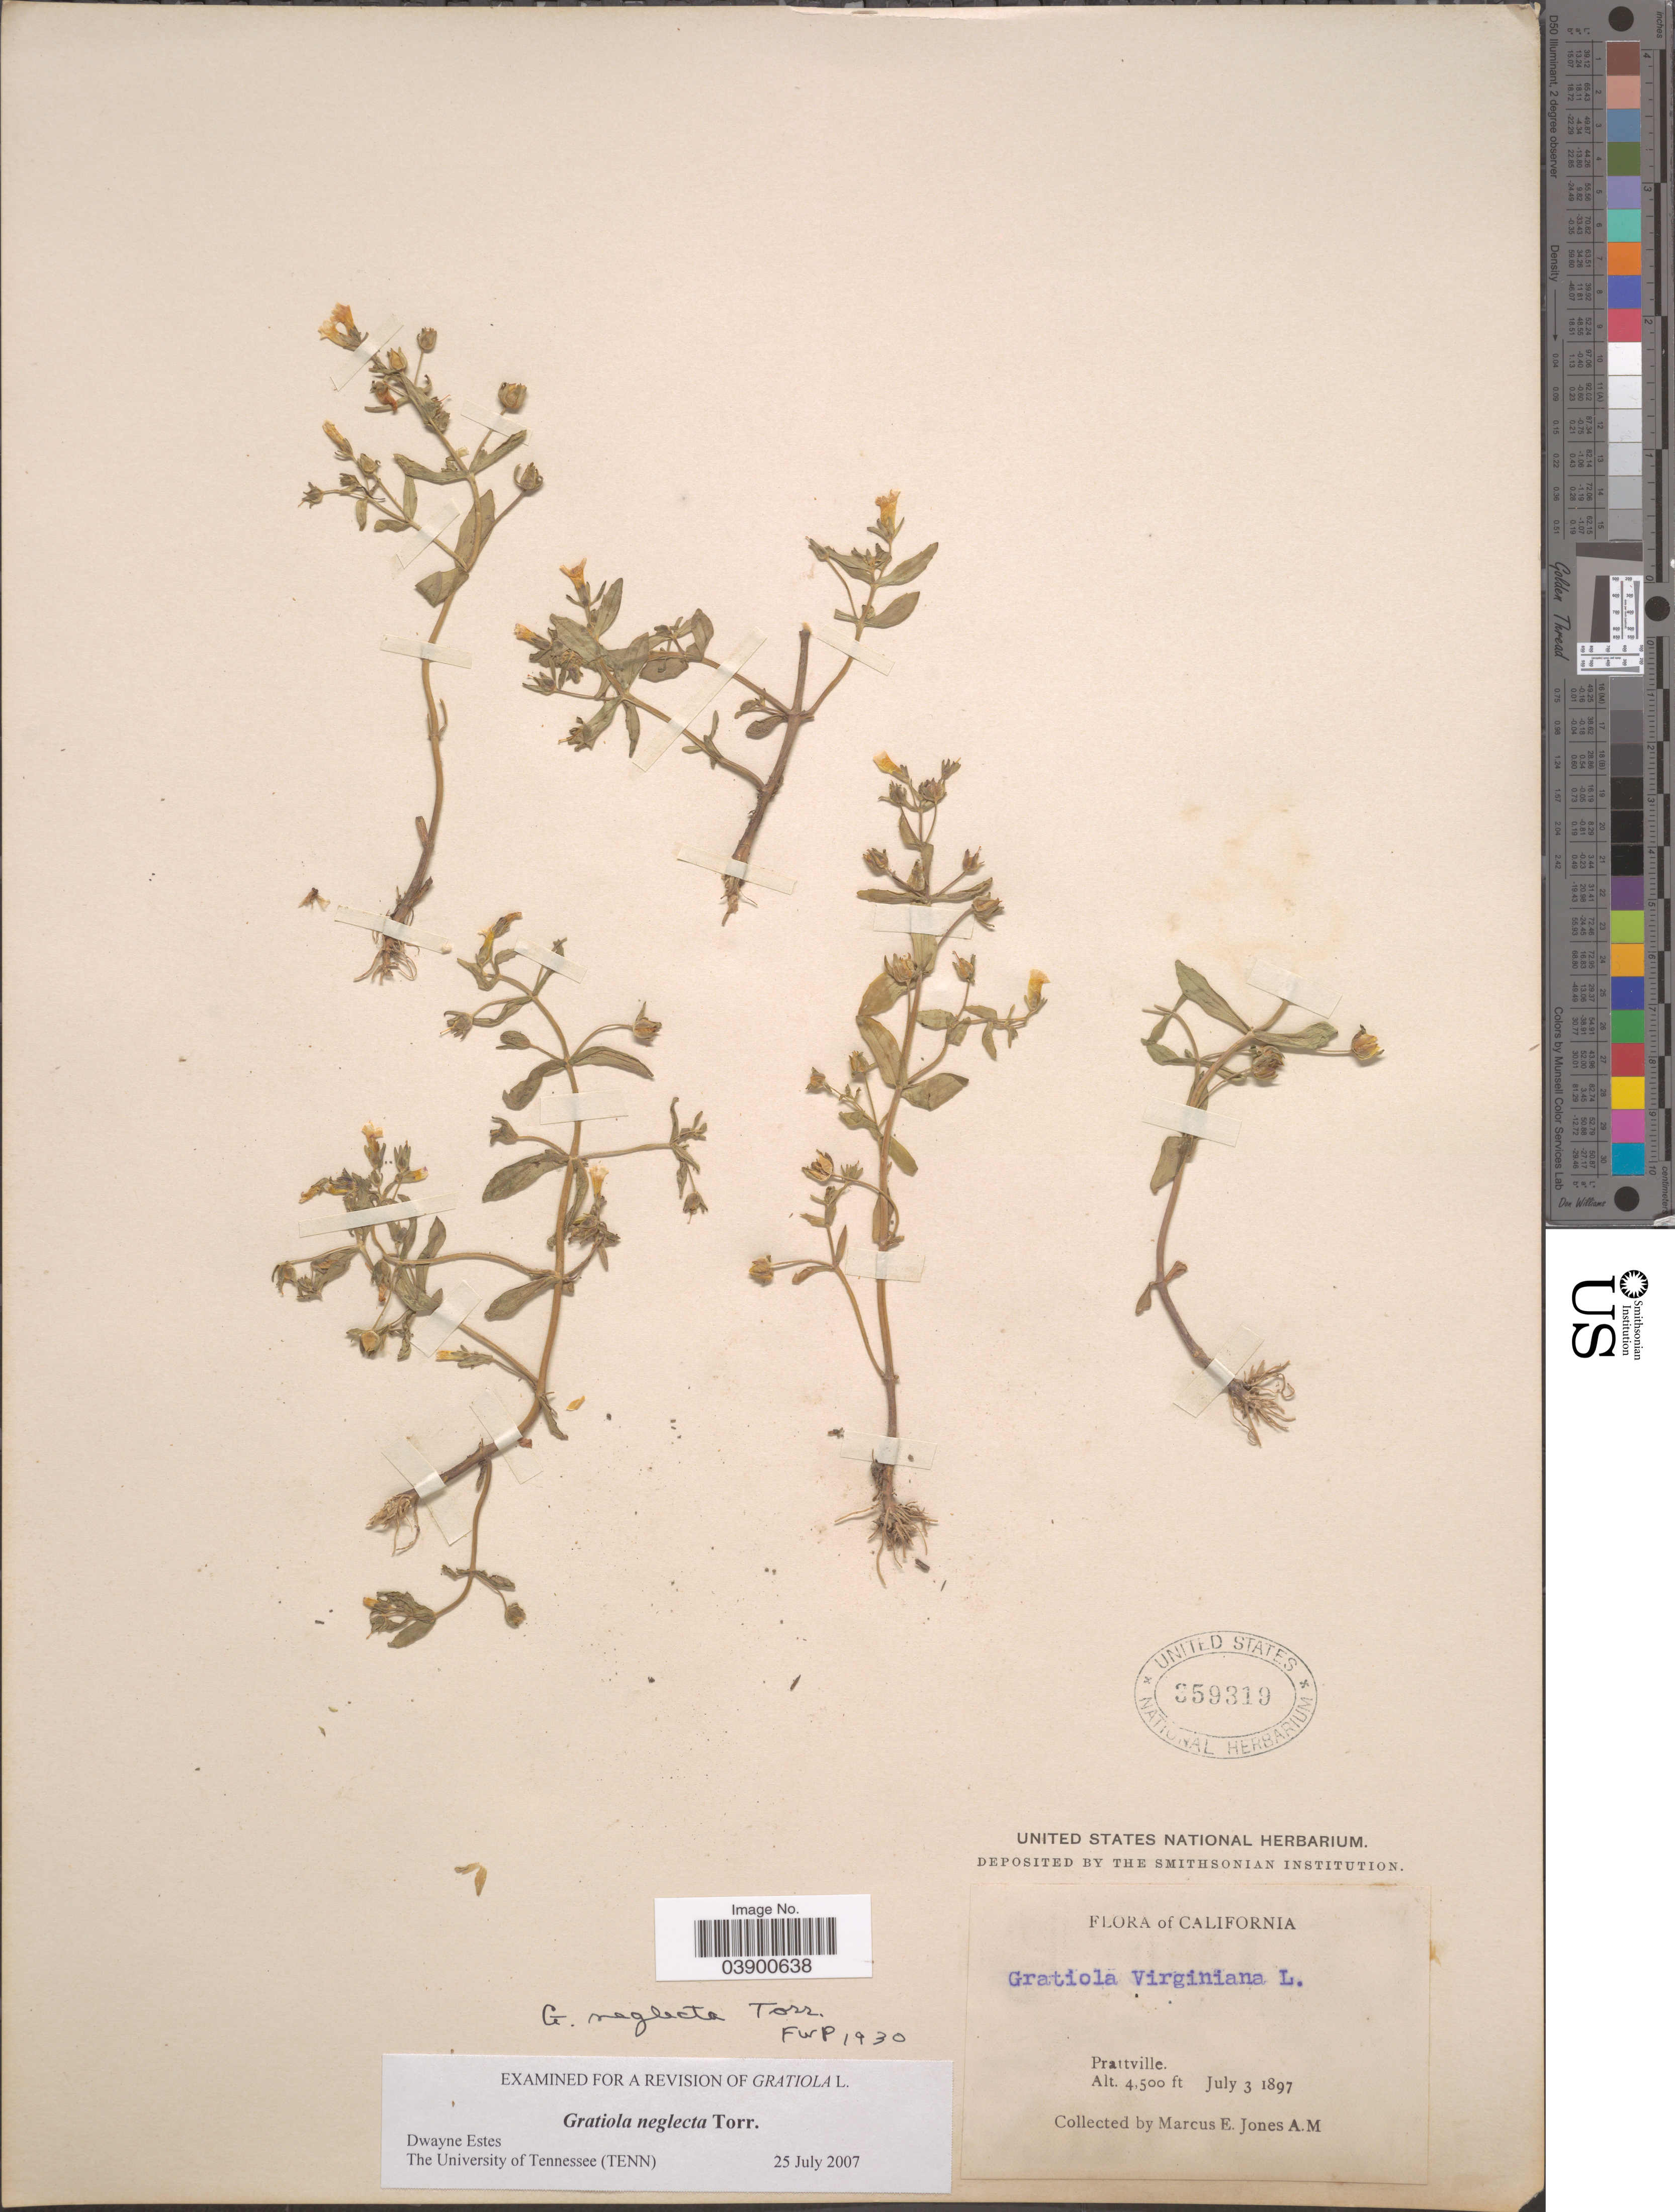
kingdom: Plantae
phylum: Tracheophyta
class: Magnoliopsida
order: Lamiales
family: Plantaginaceae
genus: Gratiola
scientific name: Gratiola neglecta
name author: Torr.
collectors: M. E. Jones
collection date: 1897-07-03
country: United States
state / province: California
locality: Prattville.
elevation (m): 1372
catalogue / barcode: US 359319